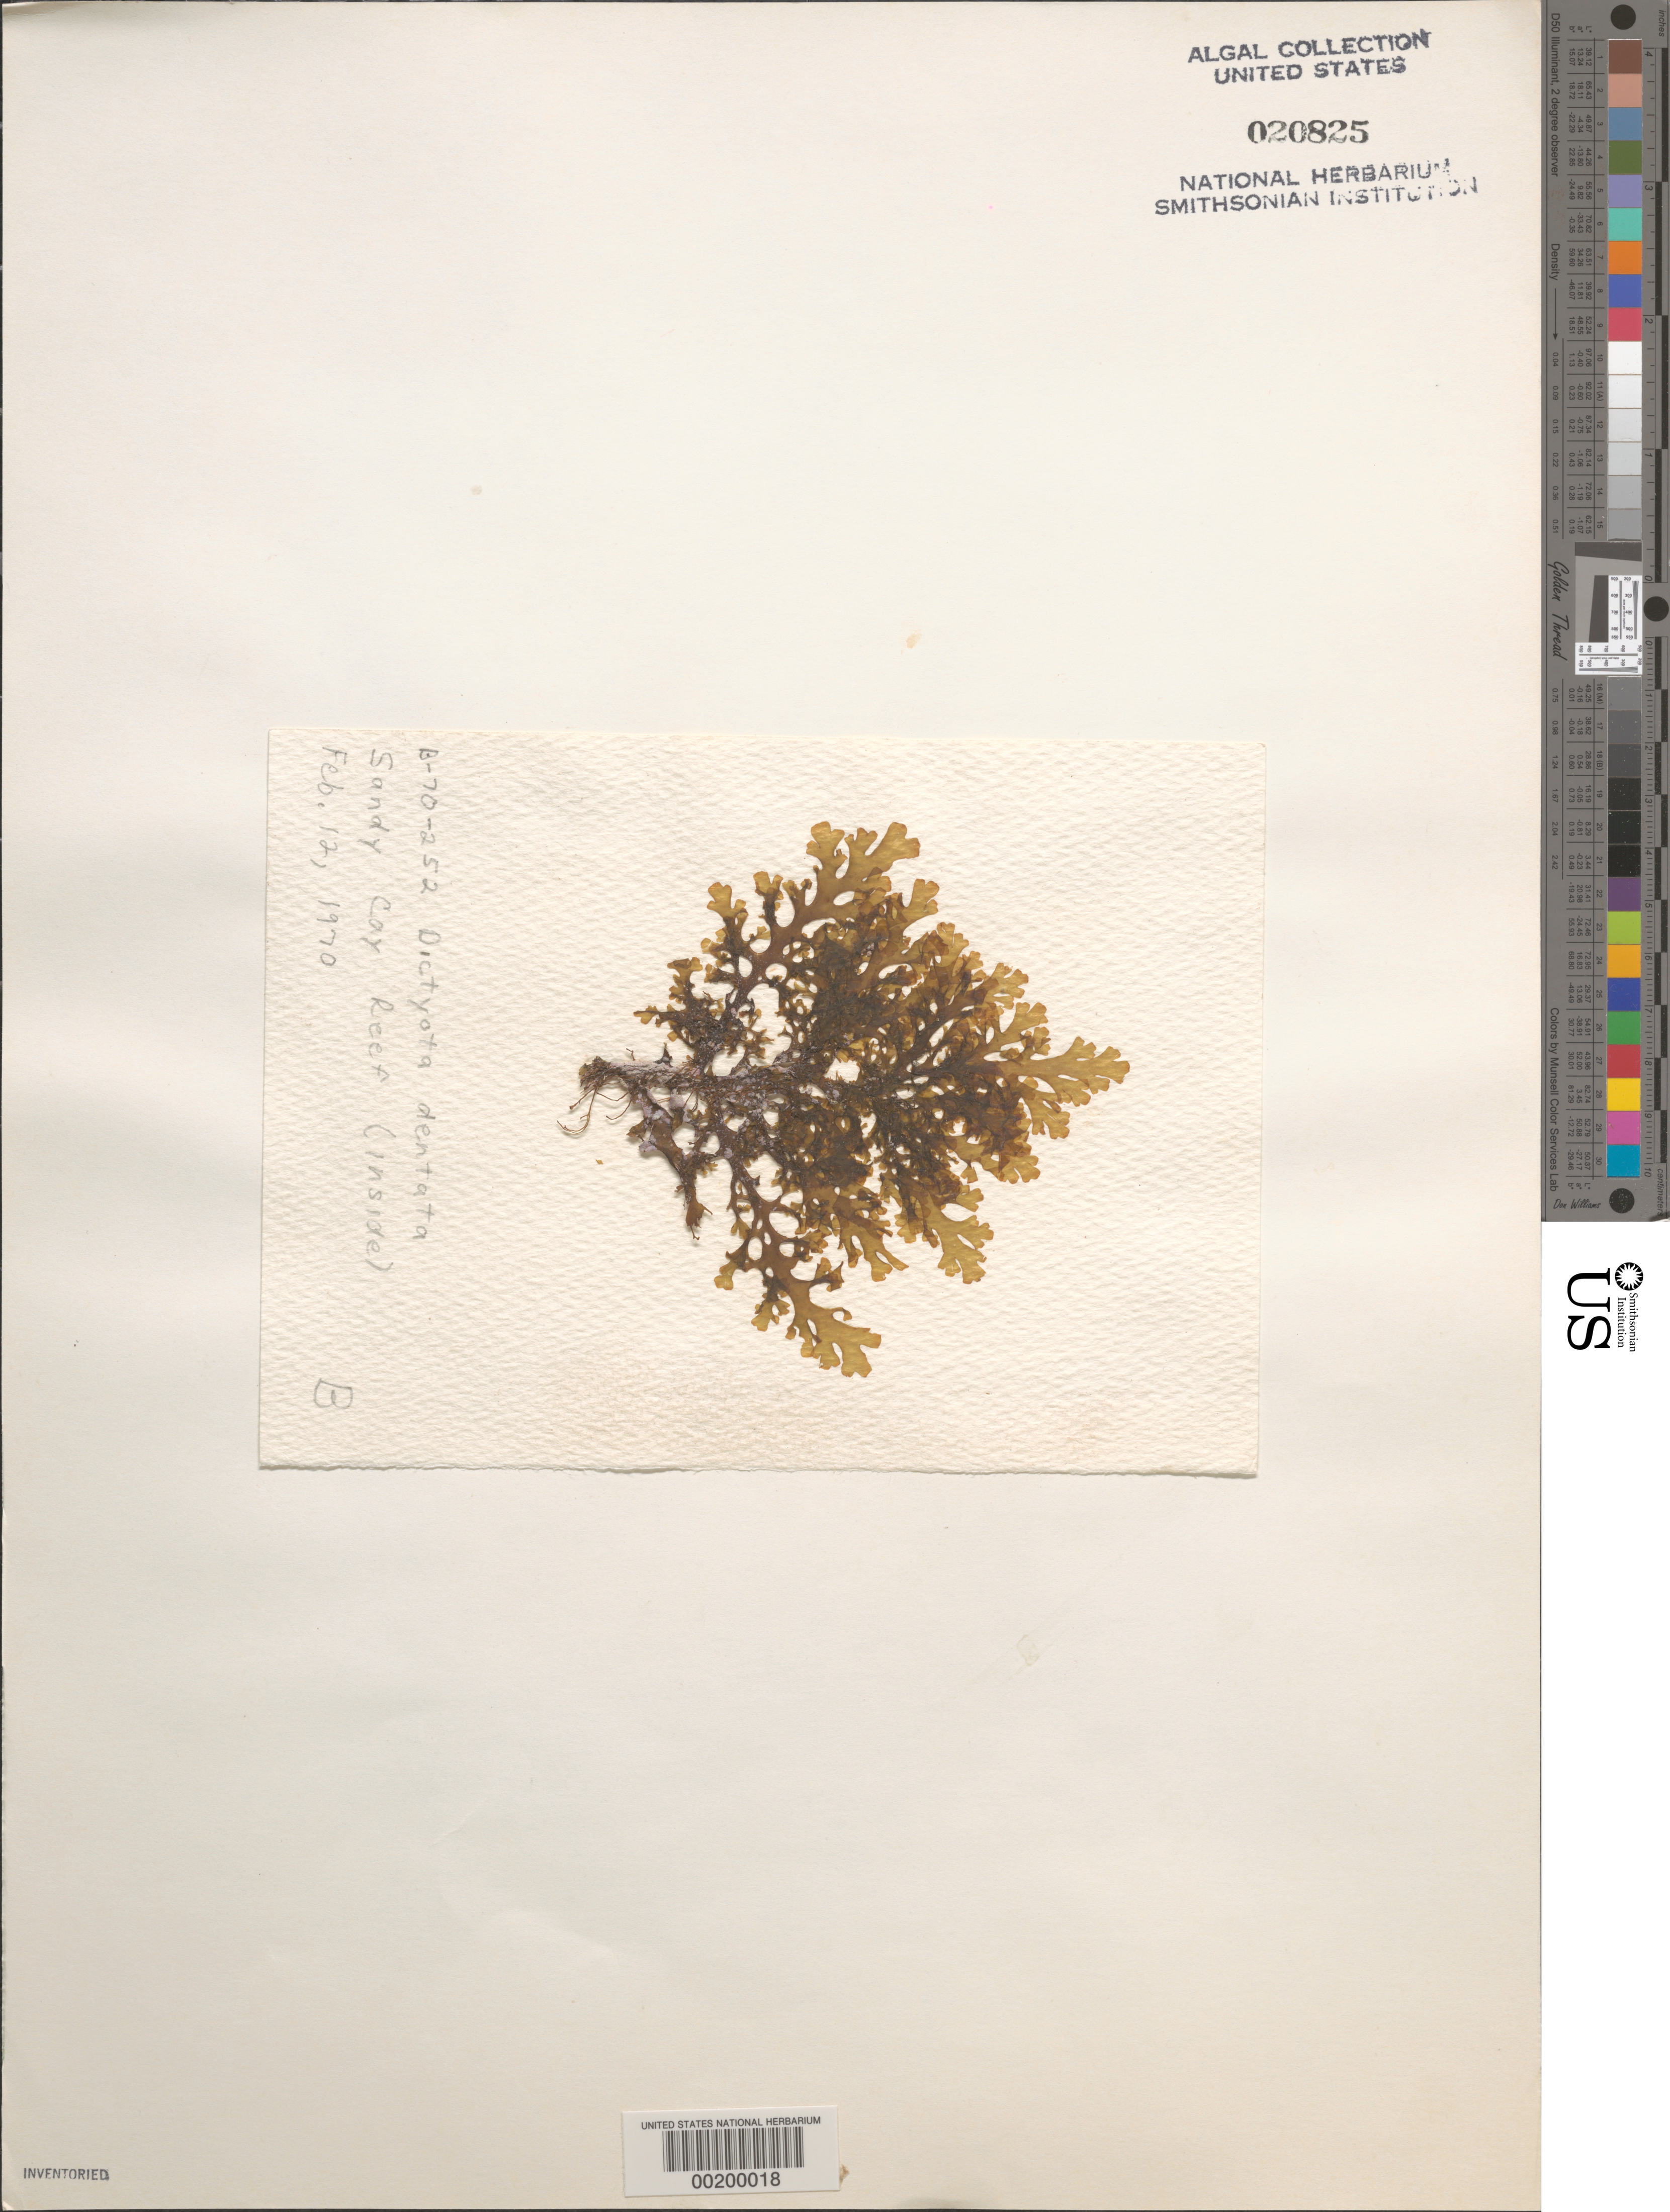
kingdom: Chromista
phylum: Ochrophyta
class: Phaeophyceae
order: Dictyotales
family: Dictyotaceae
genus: Dictyota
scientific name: Dictyota mertensii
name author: (C. Mart.) Kütz.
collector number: B-70-252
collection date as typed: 12 Feb 1970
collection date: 1970-02-12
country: Bahamas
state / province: Abaco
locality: Sandy cay reef, great abaco island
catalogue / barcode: US 20825